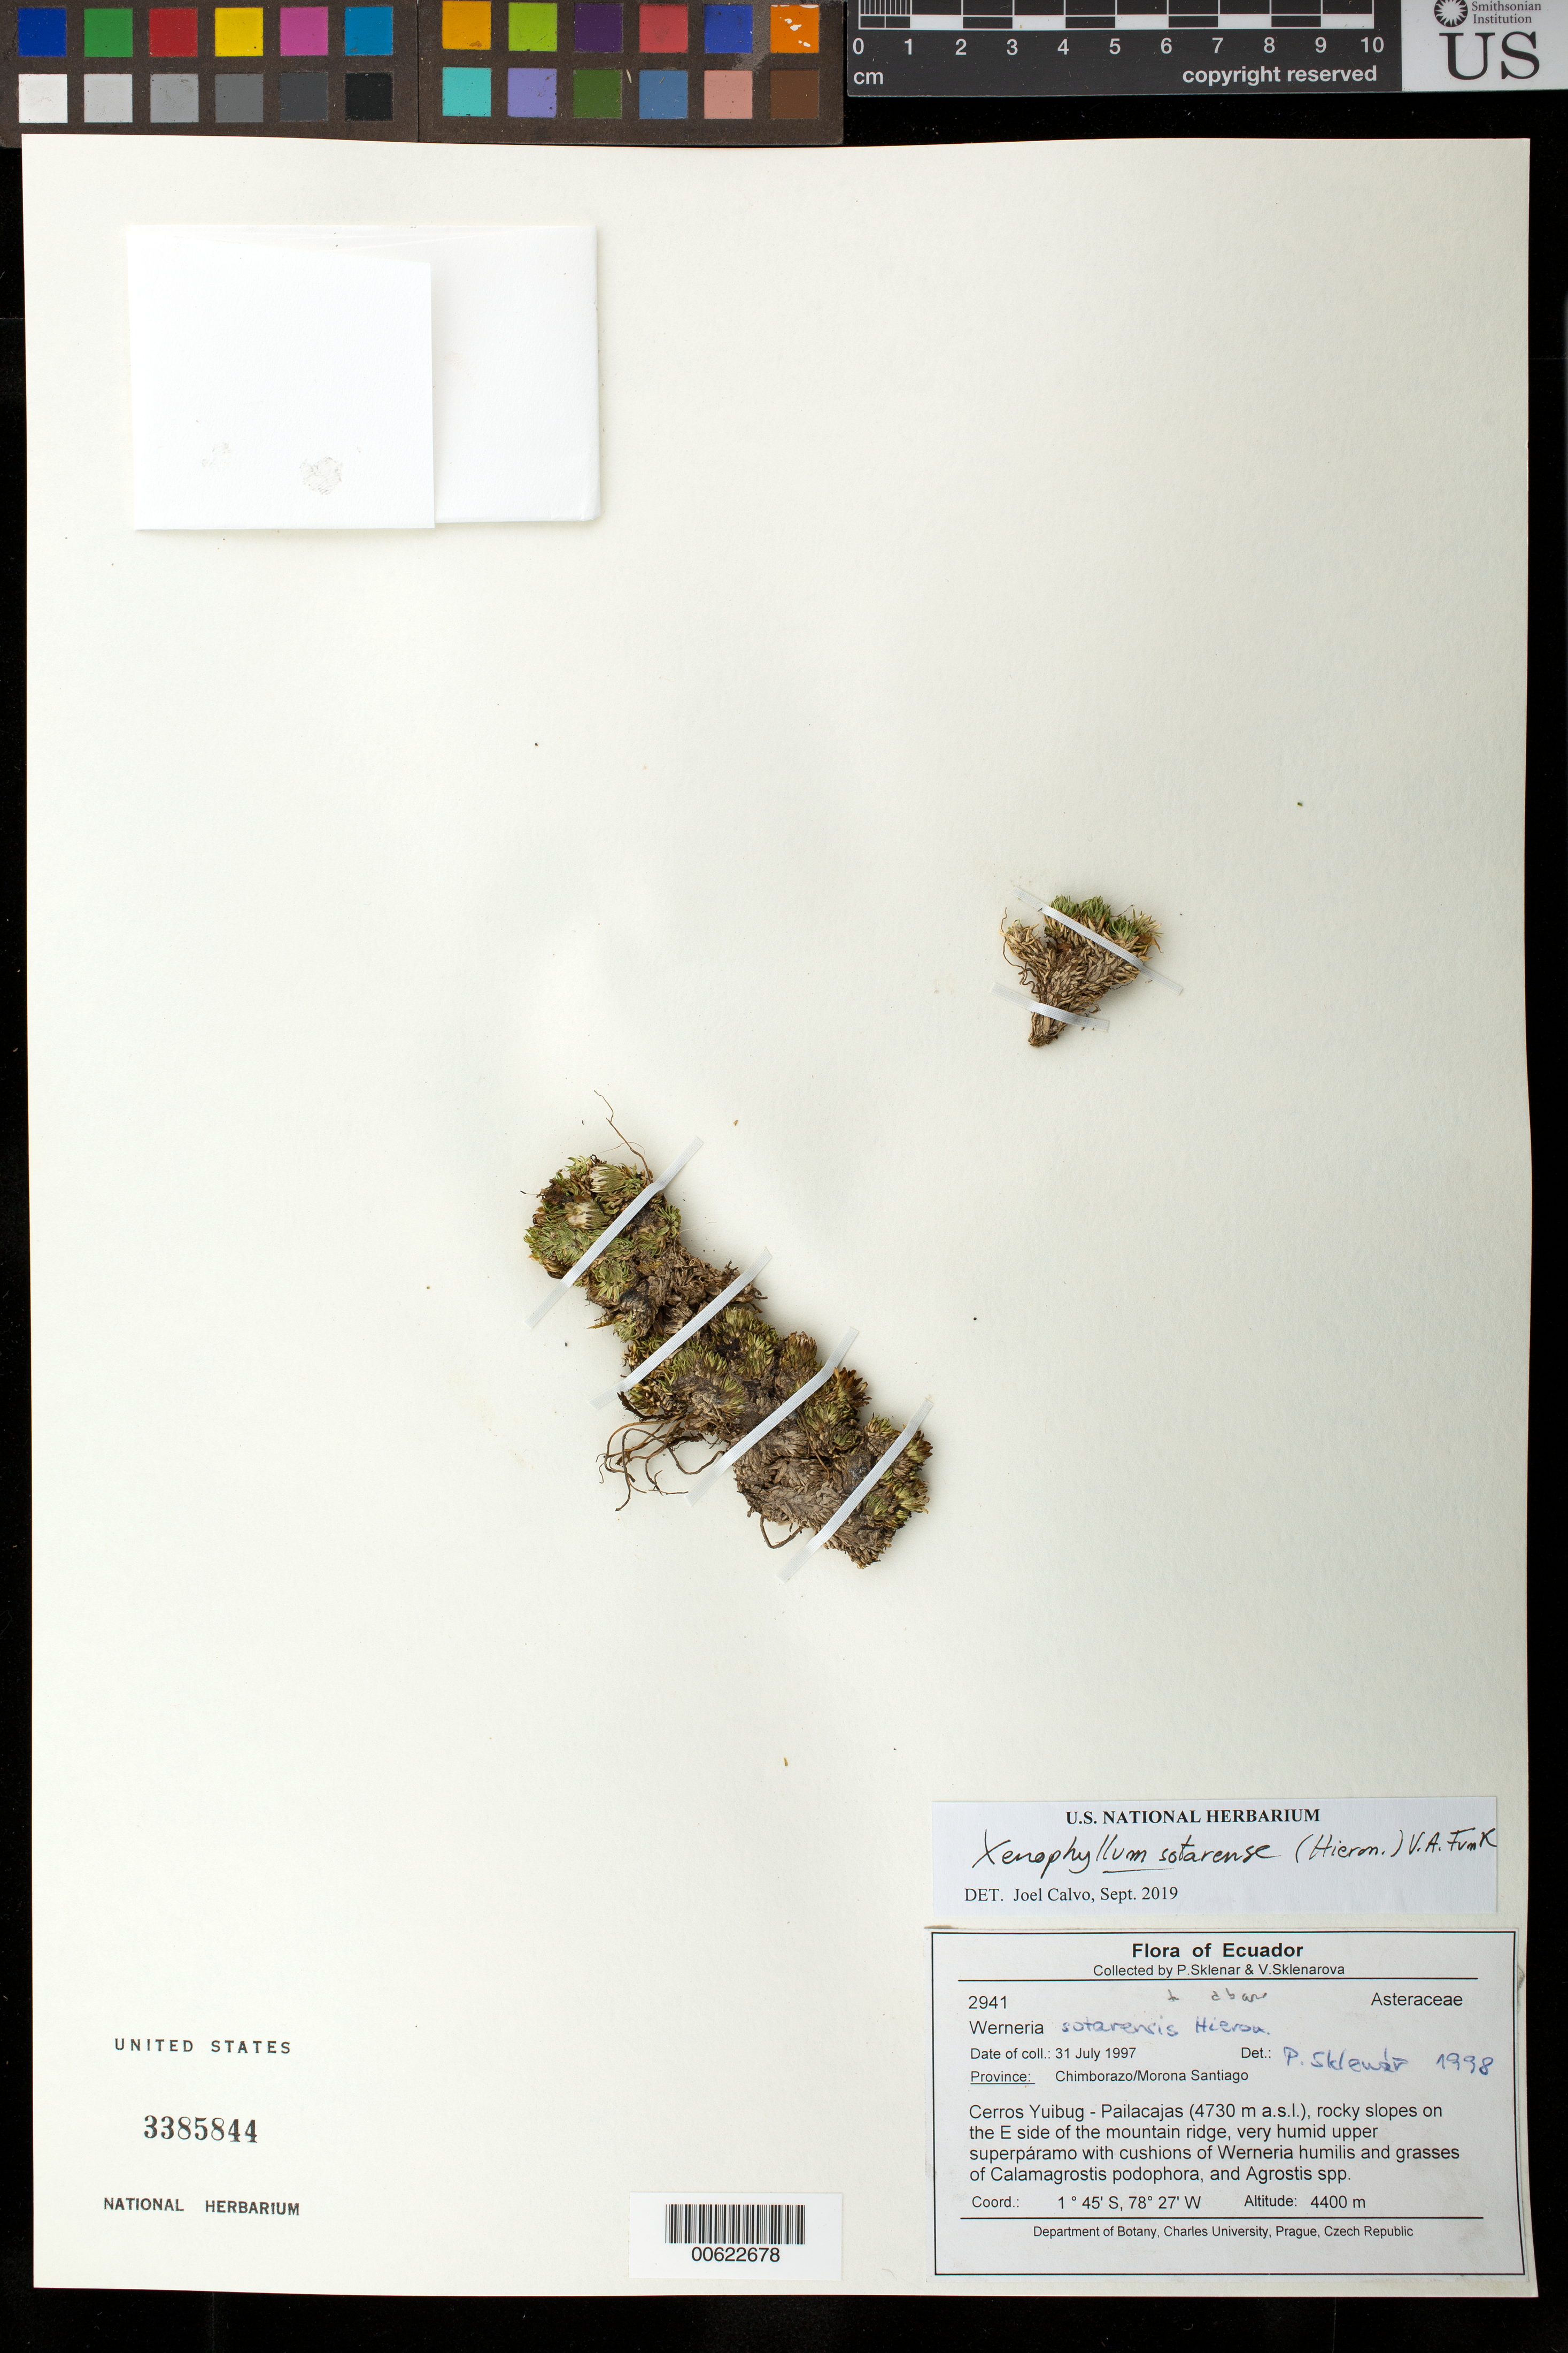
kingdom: Plantae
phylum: Tracheophyta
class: Magnoliopsida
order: Asterales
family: Asteraceae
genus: Xenophyllum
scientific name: Xenophyllum sotarense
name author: (Hieron.) V.A. Funk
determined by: Calvo, Joel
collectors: P. Sklenár & V. Sklenárová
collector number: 2941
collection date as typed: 31 Jul 1997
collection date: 1997-07-31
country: Ecuador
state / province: Chimborazo / Morona-Santiago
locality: Cerros Yuibug, Paila Cajas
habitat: Very humid upper superparamo with cushions of Werneria humilis and grass of Calamagrostis podophora and Agrostis spp.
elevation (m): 4400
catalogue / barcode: US 3385844